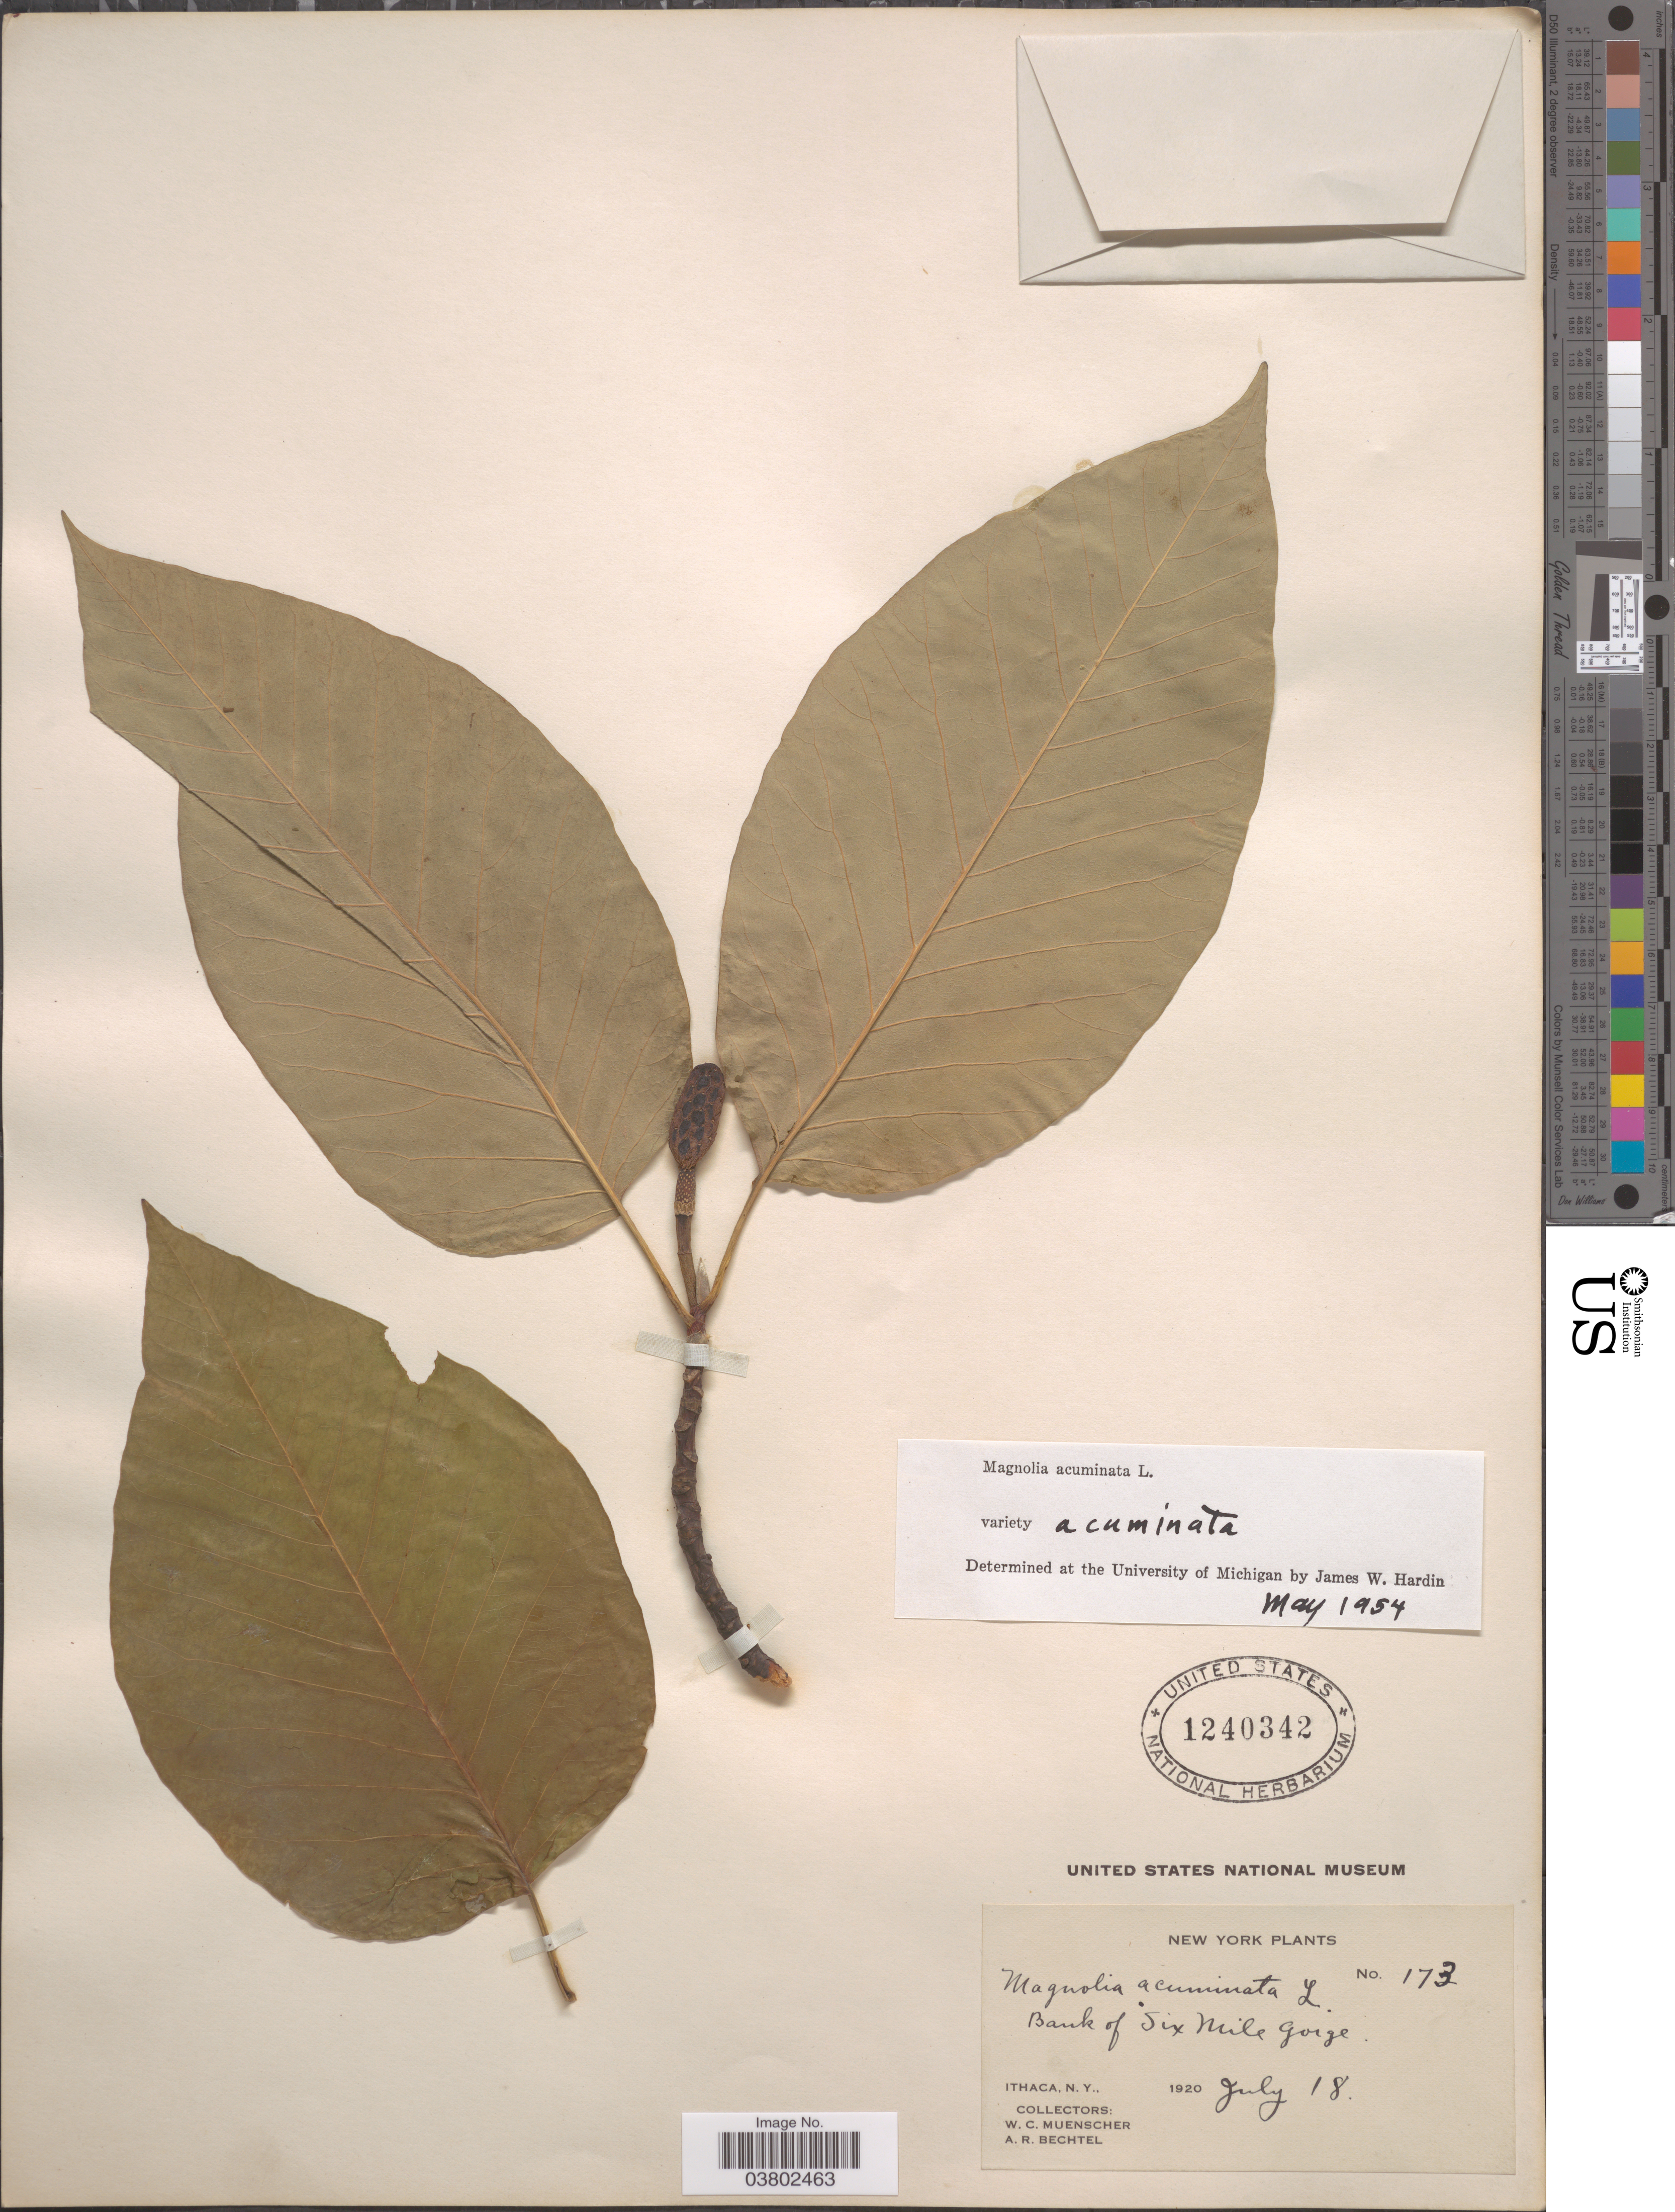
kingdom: Plantae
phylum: Tracheophyta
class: Magnoliopsida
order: Magnoliales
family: Magnoliaceae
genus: Magnolia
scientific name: Magnolia acuminata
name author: (L.) L.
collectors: W. Muenscher & A. Bechtel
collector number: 173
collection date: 1920-07-18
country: United States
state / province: New York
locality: Bank of Six Mile Gorge. Ithaca.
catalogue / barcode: US 1240342